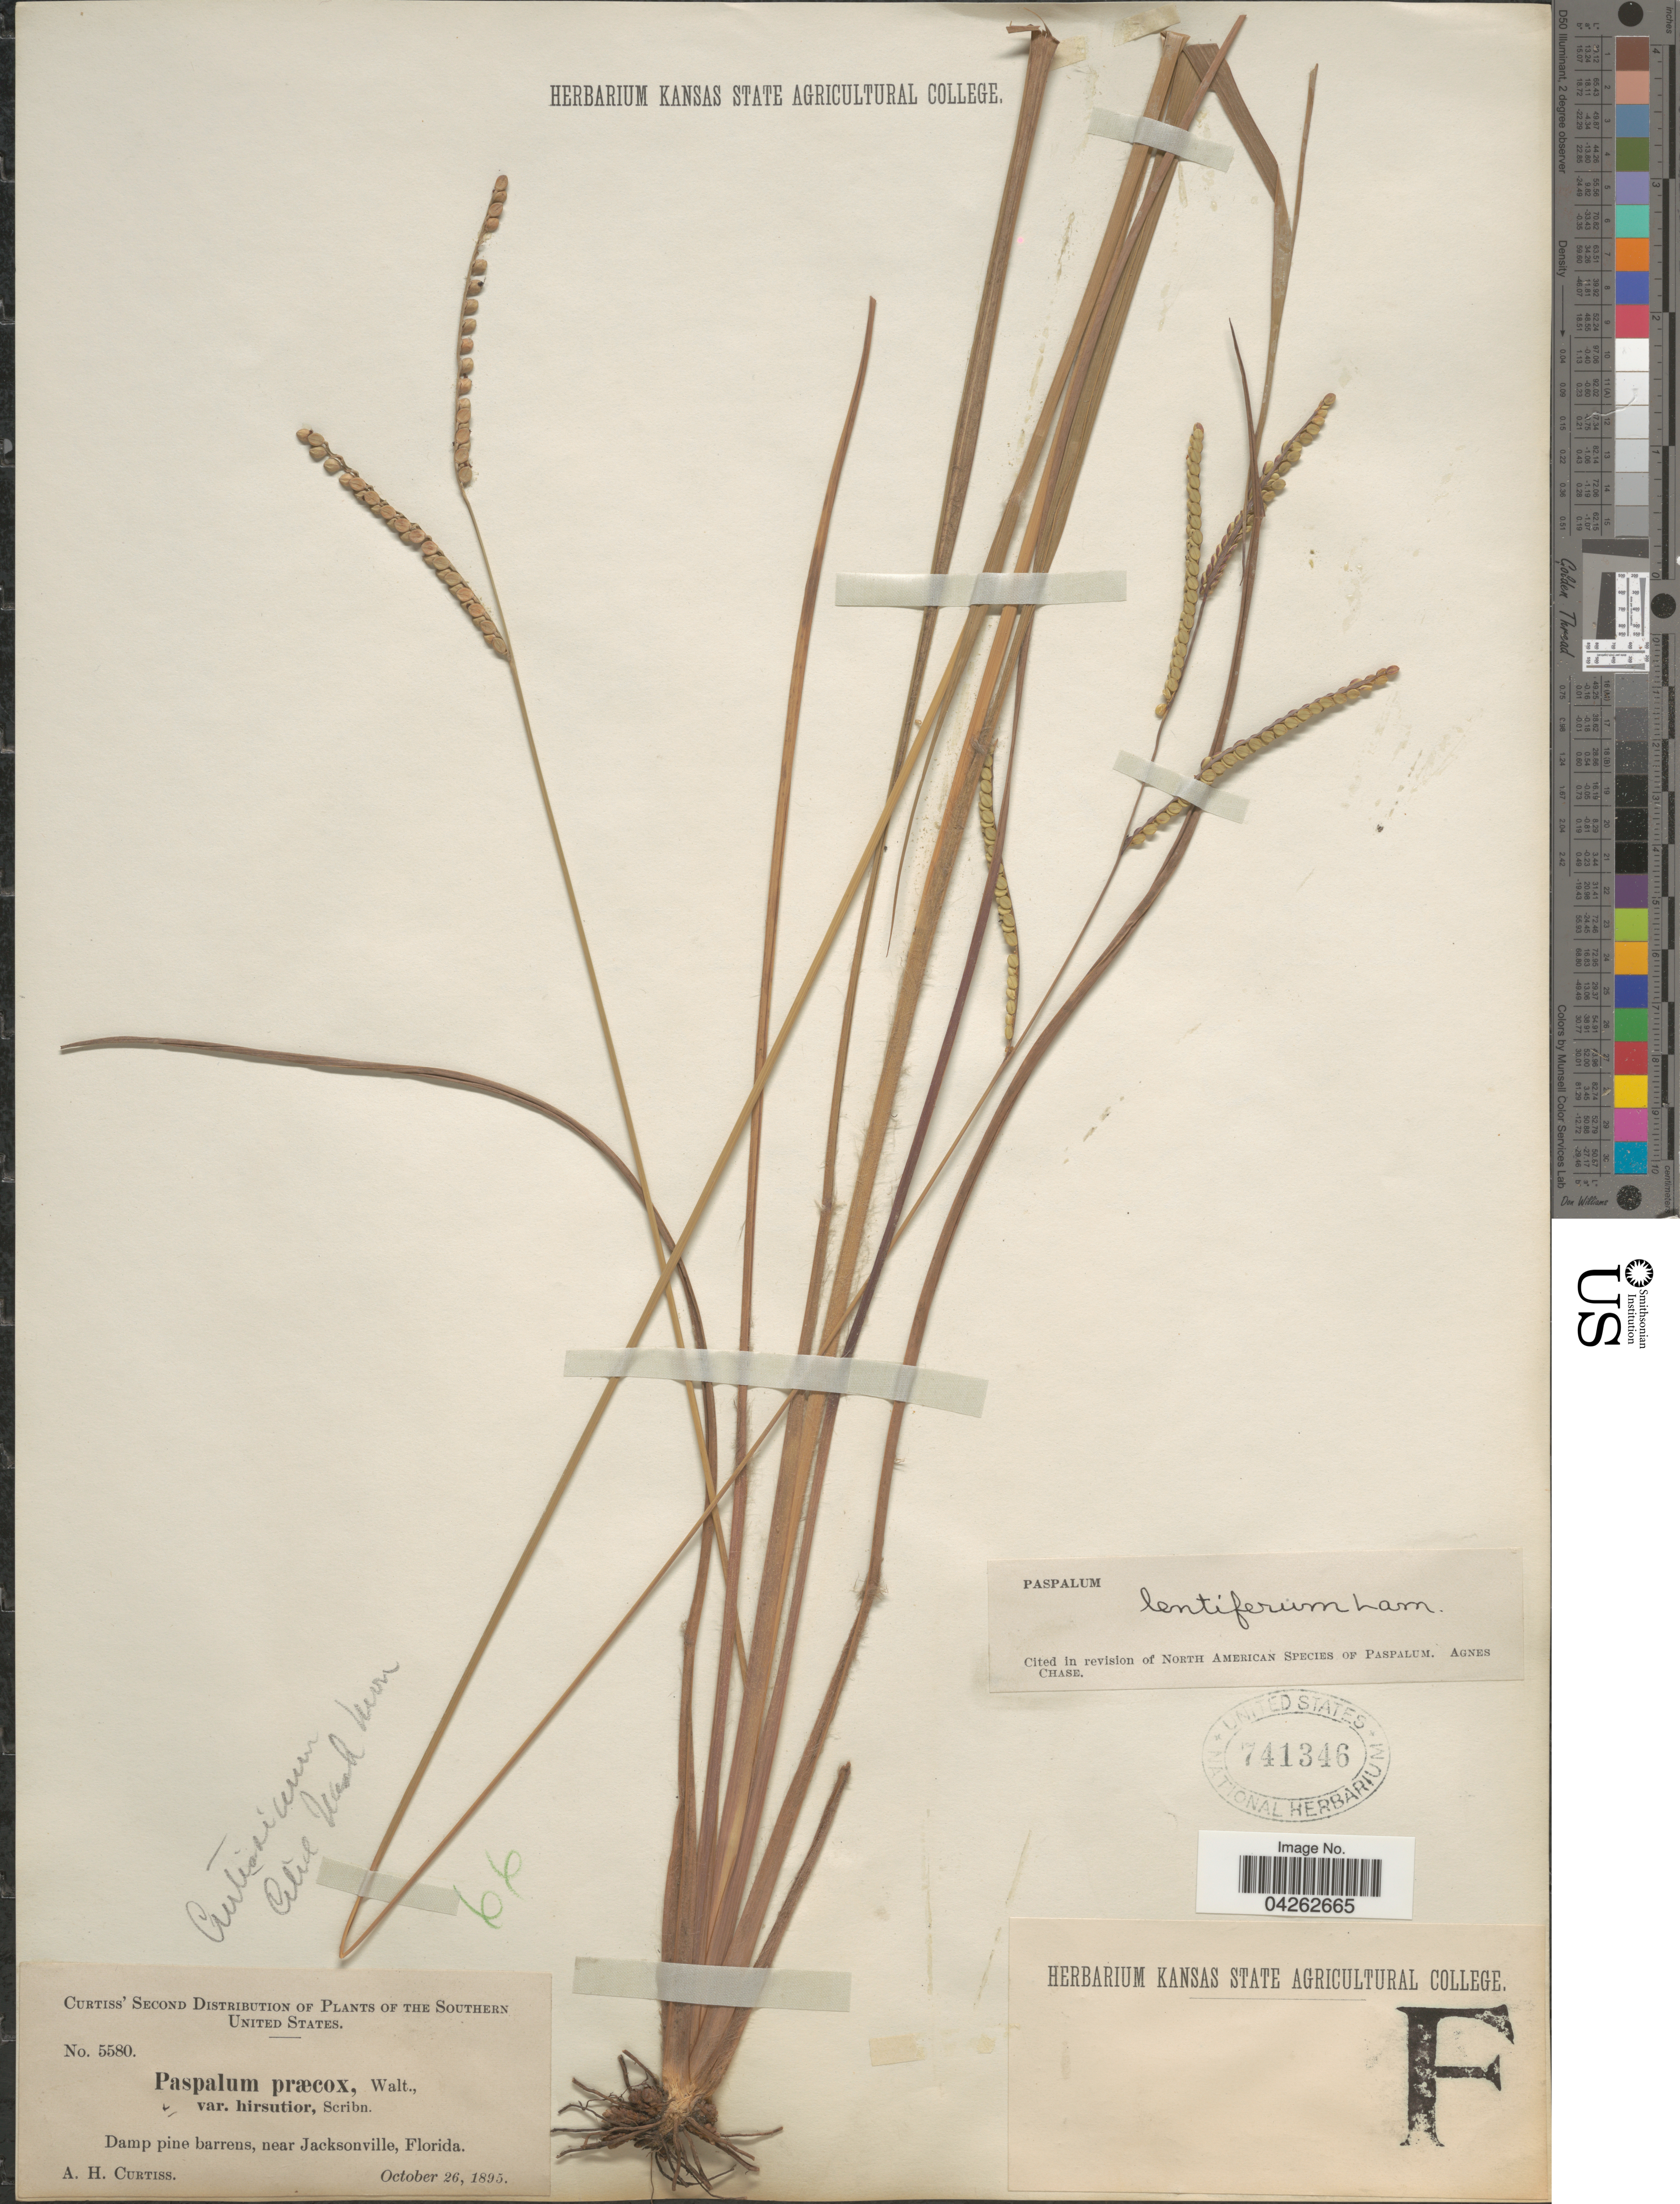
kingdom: Plantae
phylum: Tracheophyta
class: Liliopsida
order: Poales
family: Poaceae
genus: Paspalum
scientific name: Paspalum lentiferum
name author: Lam.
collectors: A. H. Curtiss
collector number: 5580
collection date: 1895-10-26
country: United States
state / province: Florida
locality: Southern United States. Damp pine barrens, near Jacksonville.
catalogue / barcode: US 741346